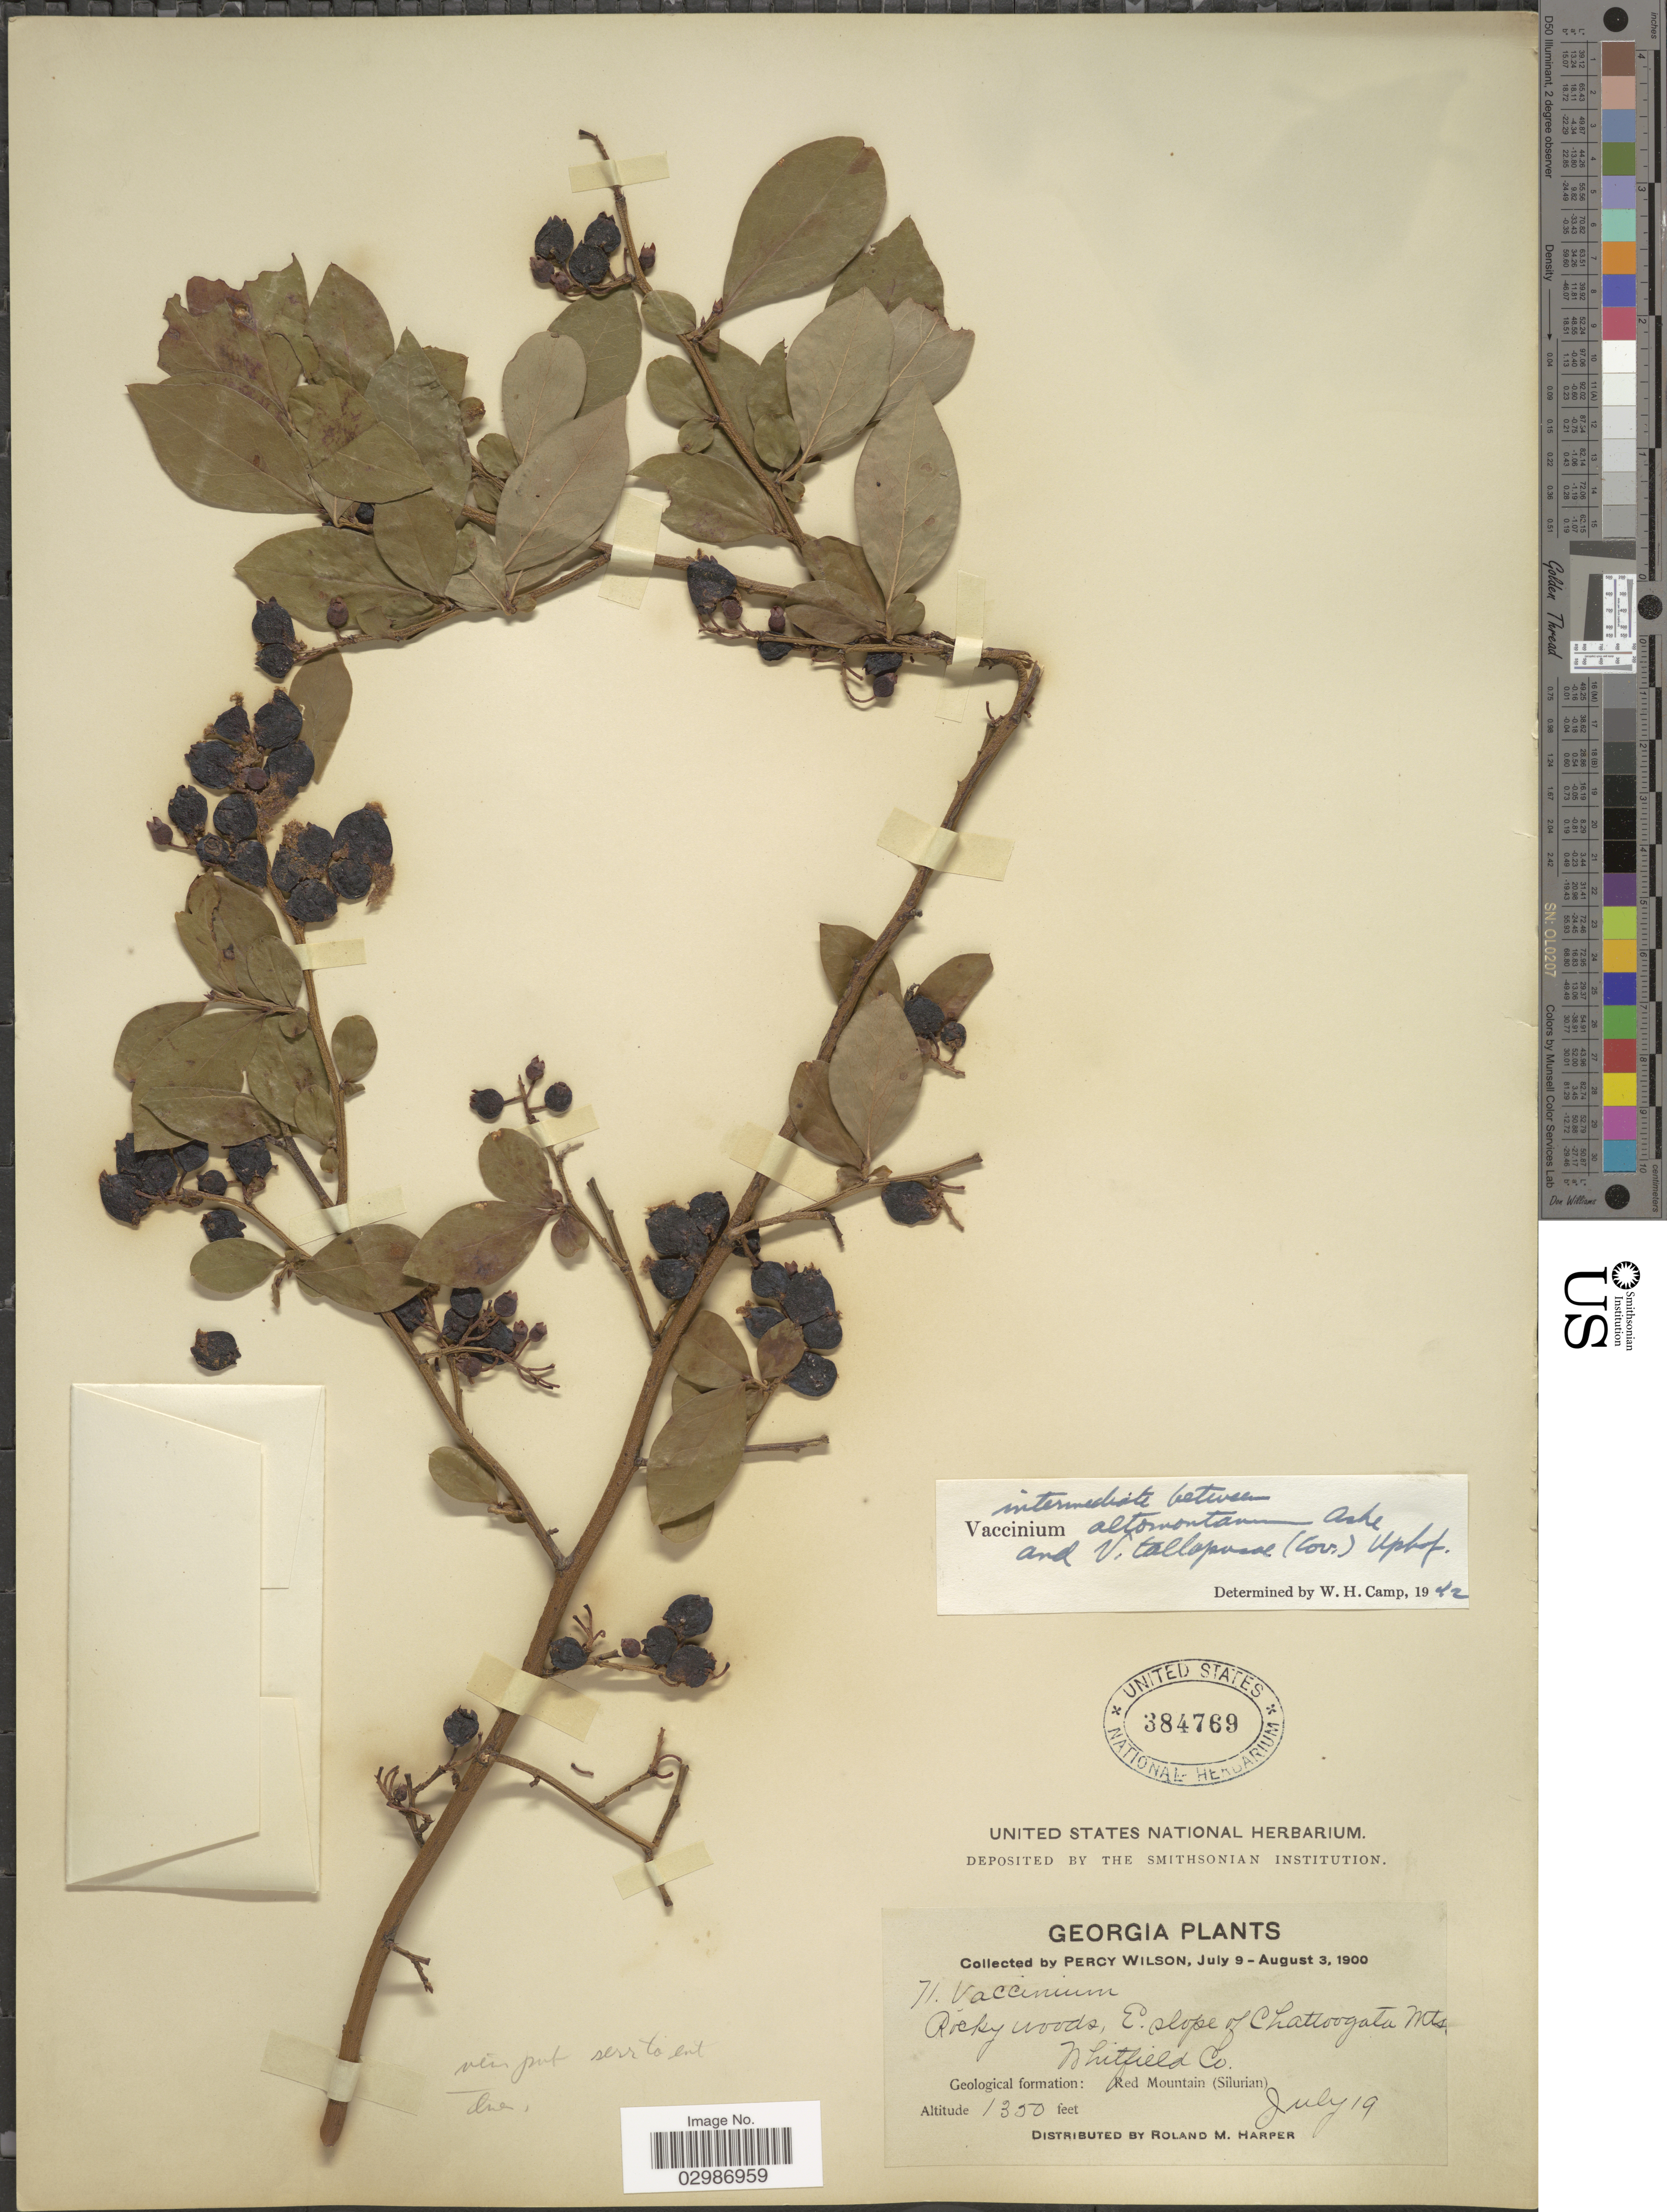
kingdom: Plantae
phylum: Tracheophyta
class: Magnoliopsida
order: Ericales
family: Ericaceae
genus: Vaccinium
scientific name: Vaccinium altomontanum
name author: Ashe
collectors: P. Wilson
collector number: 71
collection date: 1900-07-19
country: United States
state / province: Georgia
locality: E. slope of Chattoogata Mts., Whitfield Co., Red Mountain (Silurian).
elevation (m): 411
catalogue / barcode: US 384769